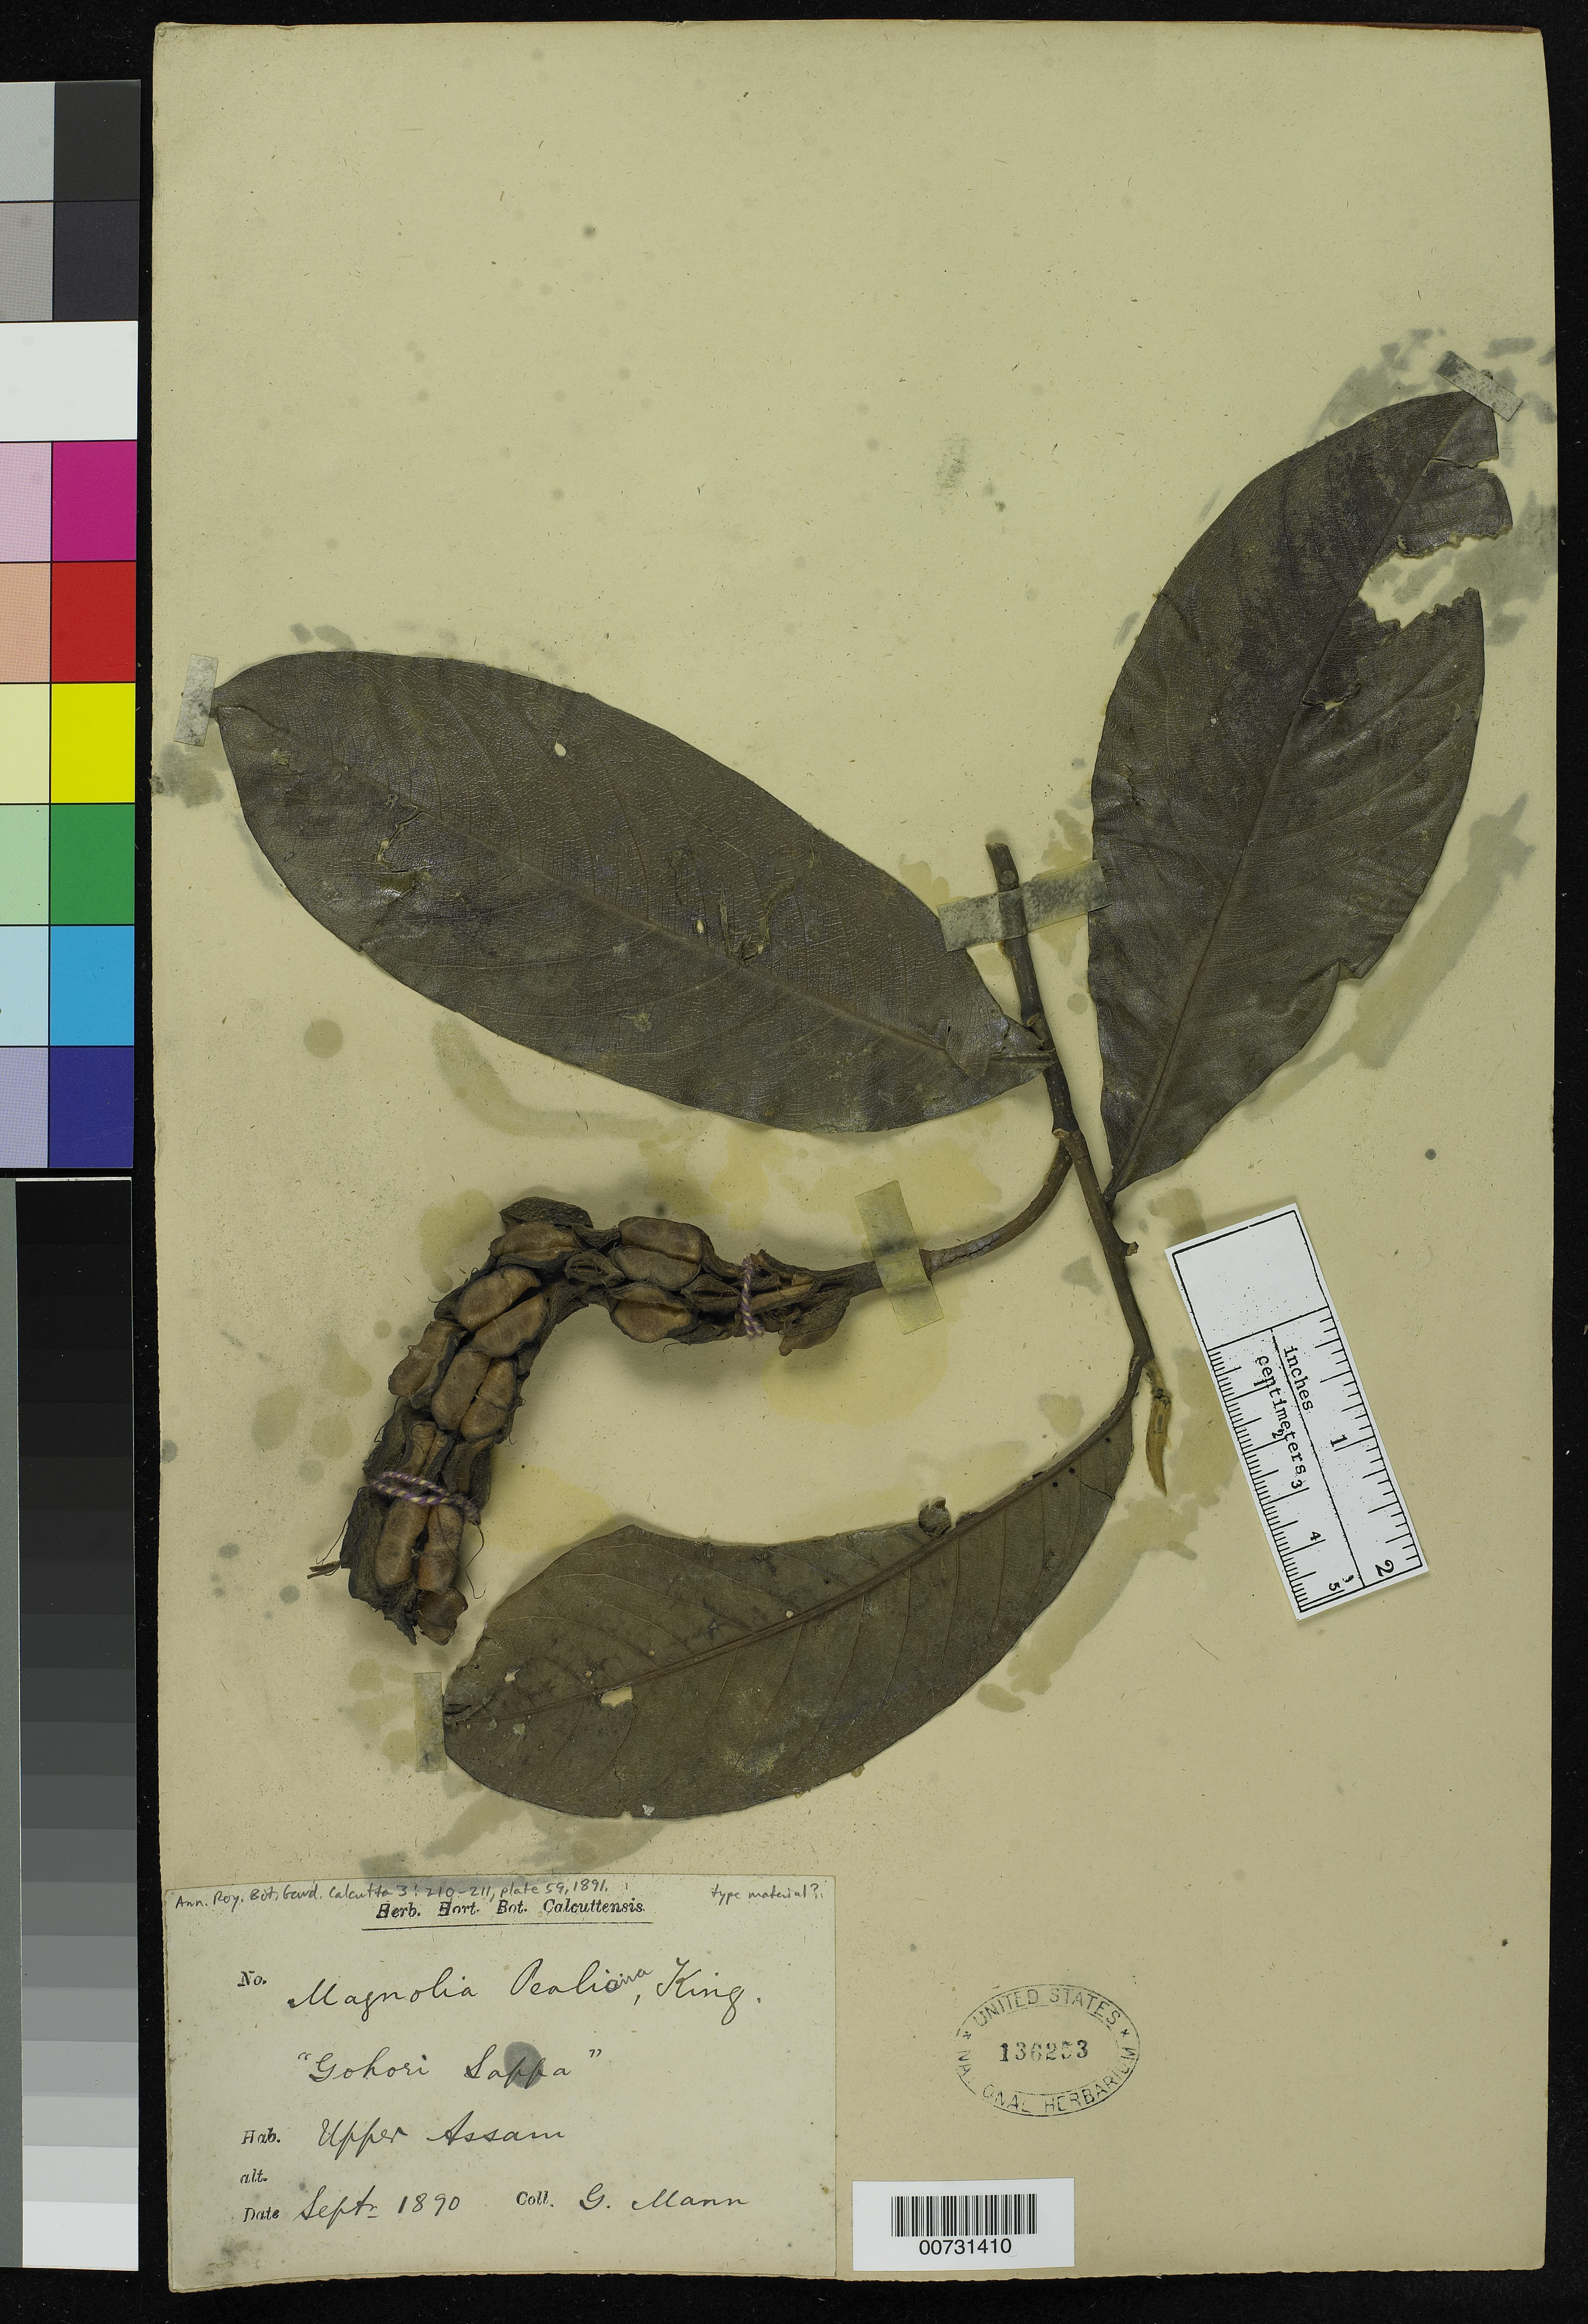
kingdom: Plantae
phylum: Tracheophyta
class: Magnoliopsida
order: Magnoliales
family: Magnoliaceae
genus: Magnolia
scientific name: Magnolia pealiana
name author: King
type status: Possible Type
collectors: G. Mann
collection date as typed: Sep 1890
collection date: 1890-09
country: India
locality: Upper Assam.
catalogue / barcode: US 136253